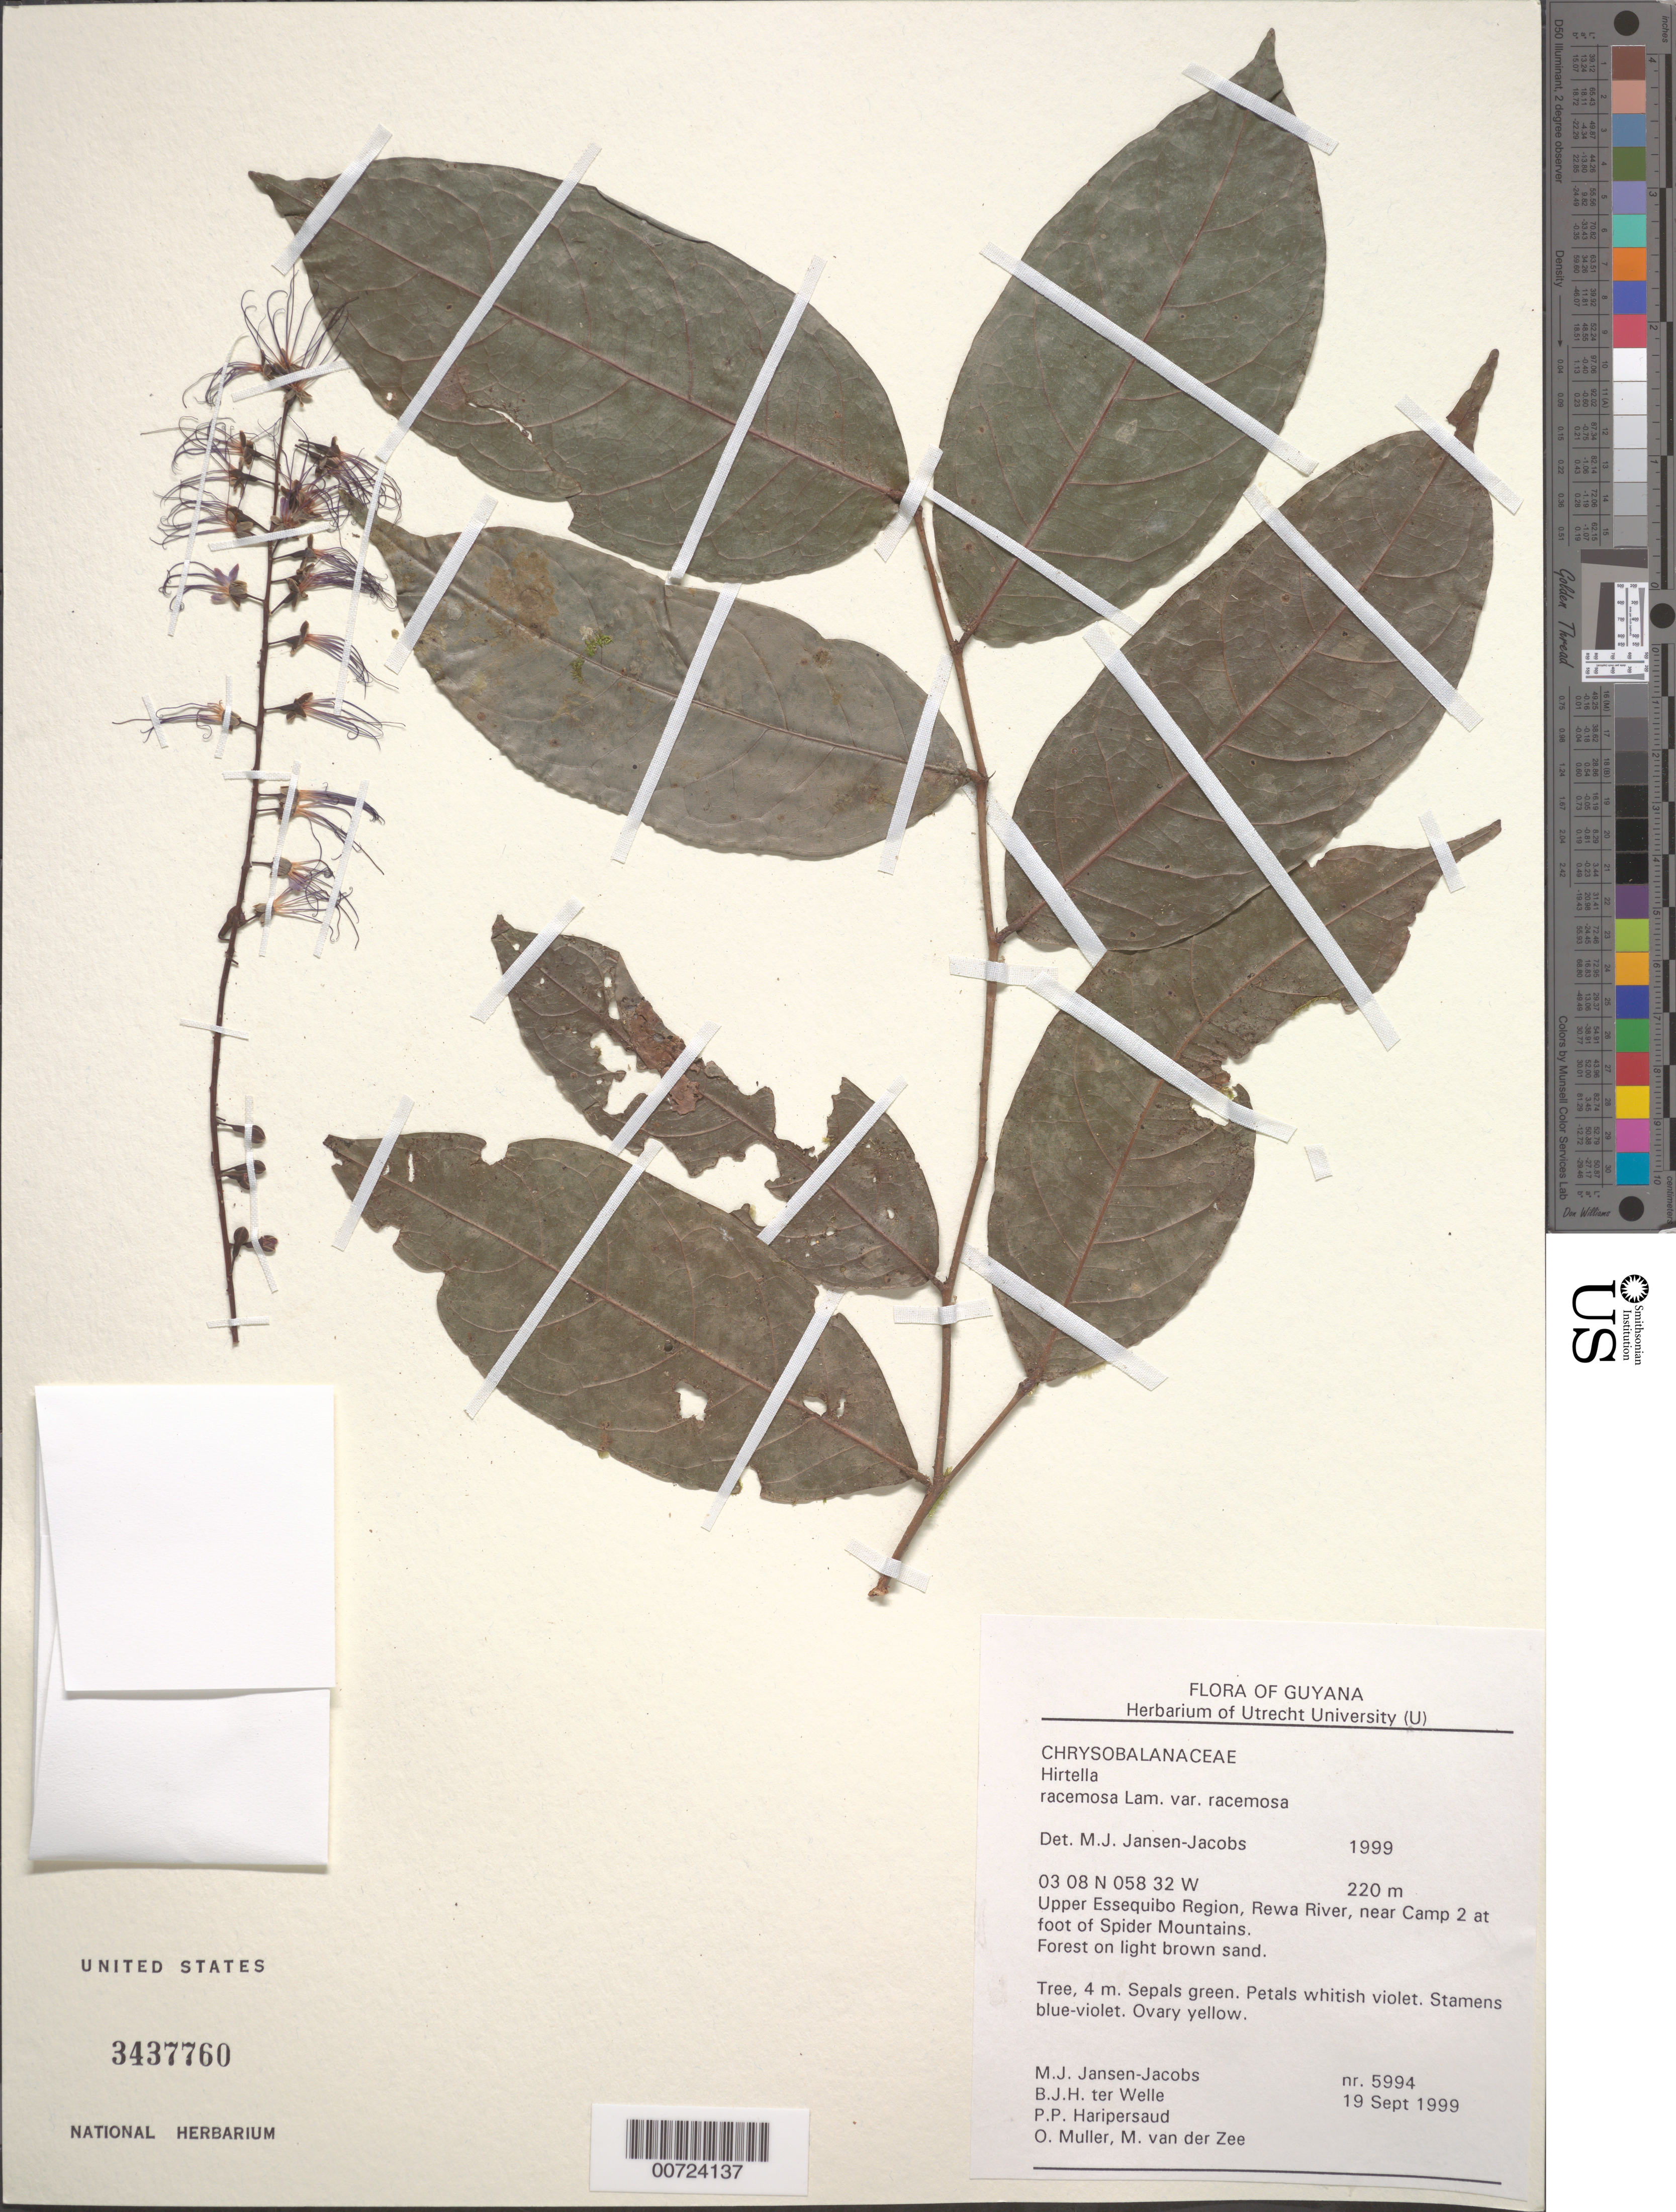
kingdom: Plantae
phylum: Tracheophyta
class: Magnoliopsida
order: Malpighiales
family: Chrysobalanaceae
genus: Hirtella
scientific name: Hirtella racemosa var. racemosa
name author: Lam.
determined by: Jansen-Jacobs, M. J., (U), Nationaal Herbarium Nederland, Utrecht University branch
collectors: M. J. Jansen-Jacobs, B. Welle, P. Haripersaud, O. Muller & M. van der Zee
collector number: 5994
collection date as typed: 19-Sep-99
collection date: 1999-09-19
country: Guyana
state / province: U. Takutu-U. Essequibo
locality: Rewa River, at foot of Spider Mts., near camp 2, Upper Essequibo Region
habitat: Forest on light brown sand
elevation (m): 220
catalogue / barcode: US 3437760